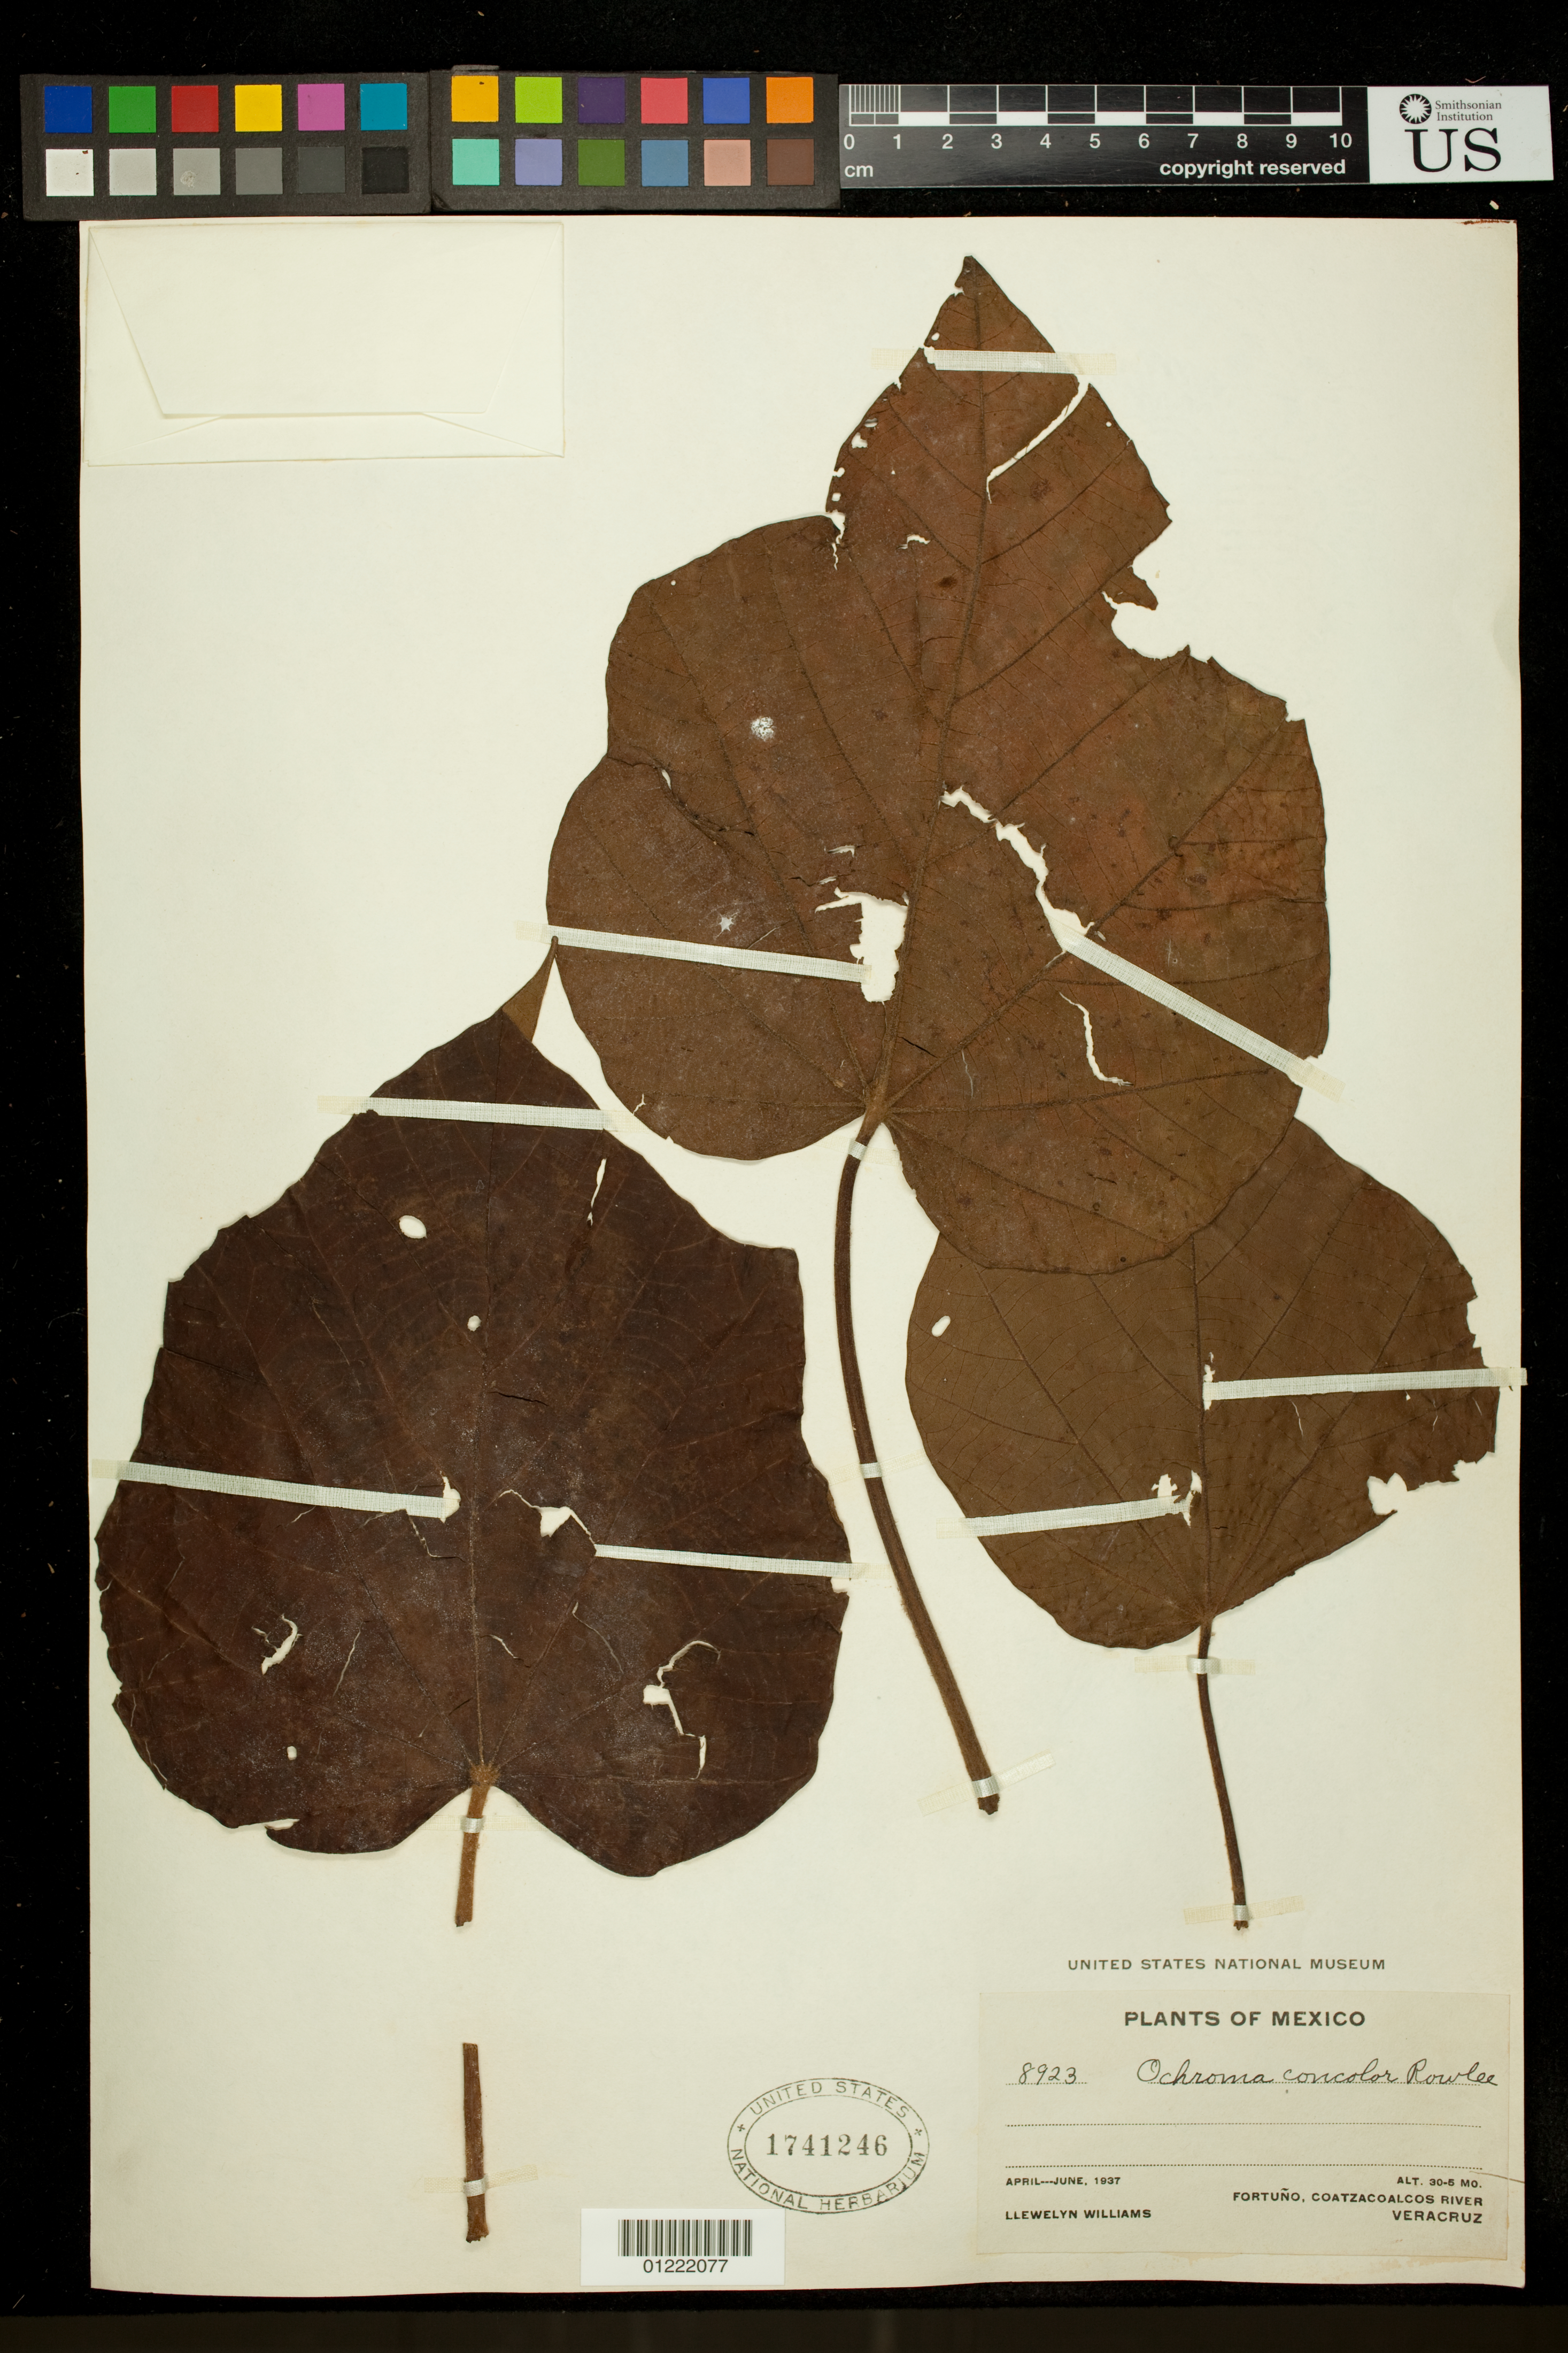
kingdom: Plantae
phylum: Tracheophyta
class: Magnoliopsida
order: Malvales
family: Malvaceae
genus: Ochroma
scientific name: Ochroma pyramidale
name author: (Cav. ex Lam.) Urb.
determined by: Dorr, L. J., (BOT), Smithsonian Institution - National Museum of Natural History (UNITED STATES)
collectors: Ll. Williams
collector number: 8923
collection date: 1937-04/1937-06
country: Mexico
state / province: Veracruz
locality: Fortuno, Coatzacoalcos River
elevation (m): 30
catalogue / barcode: US 1741246